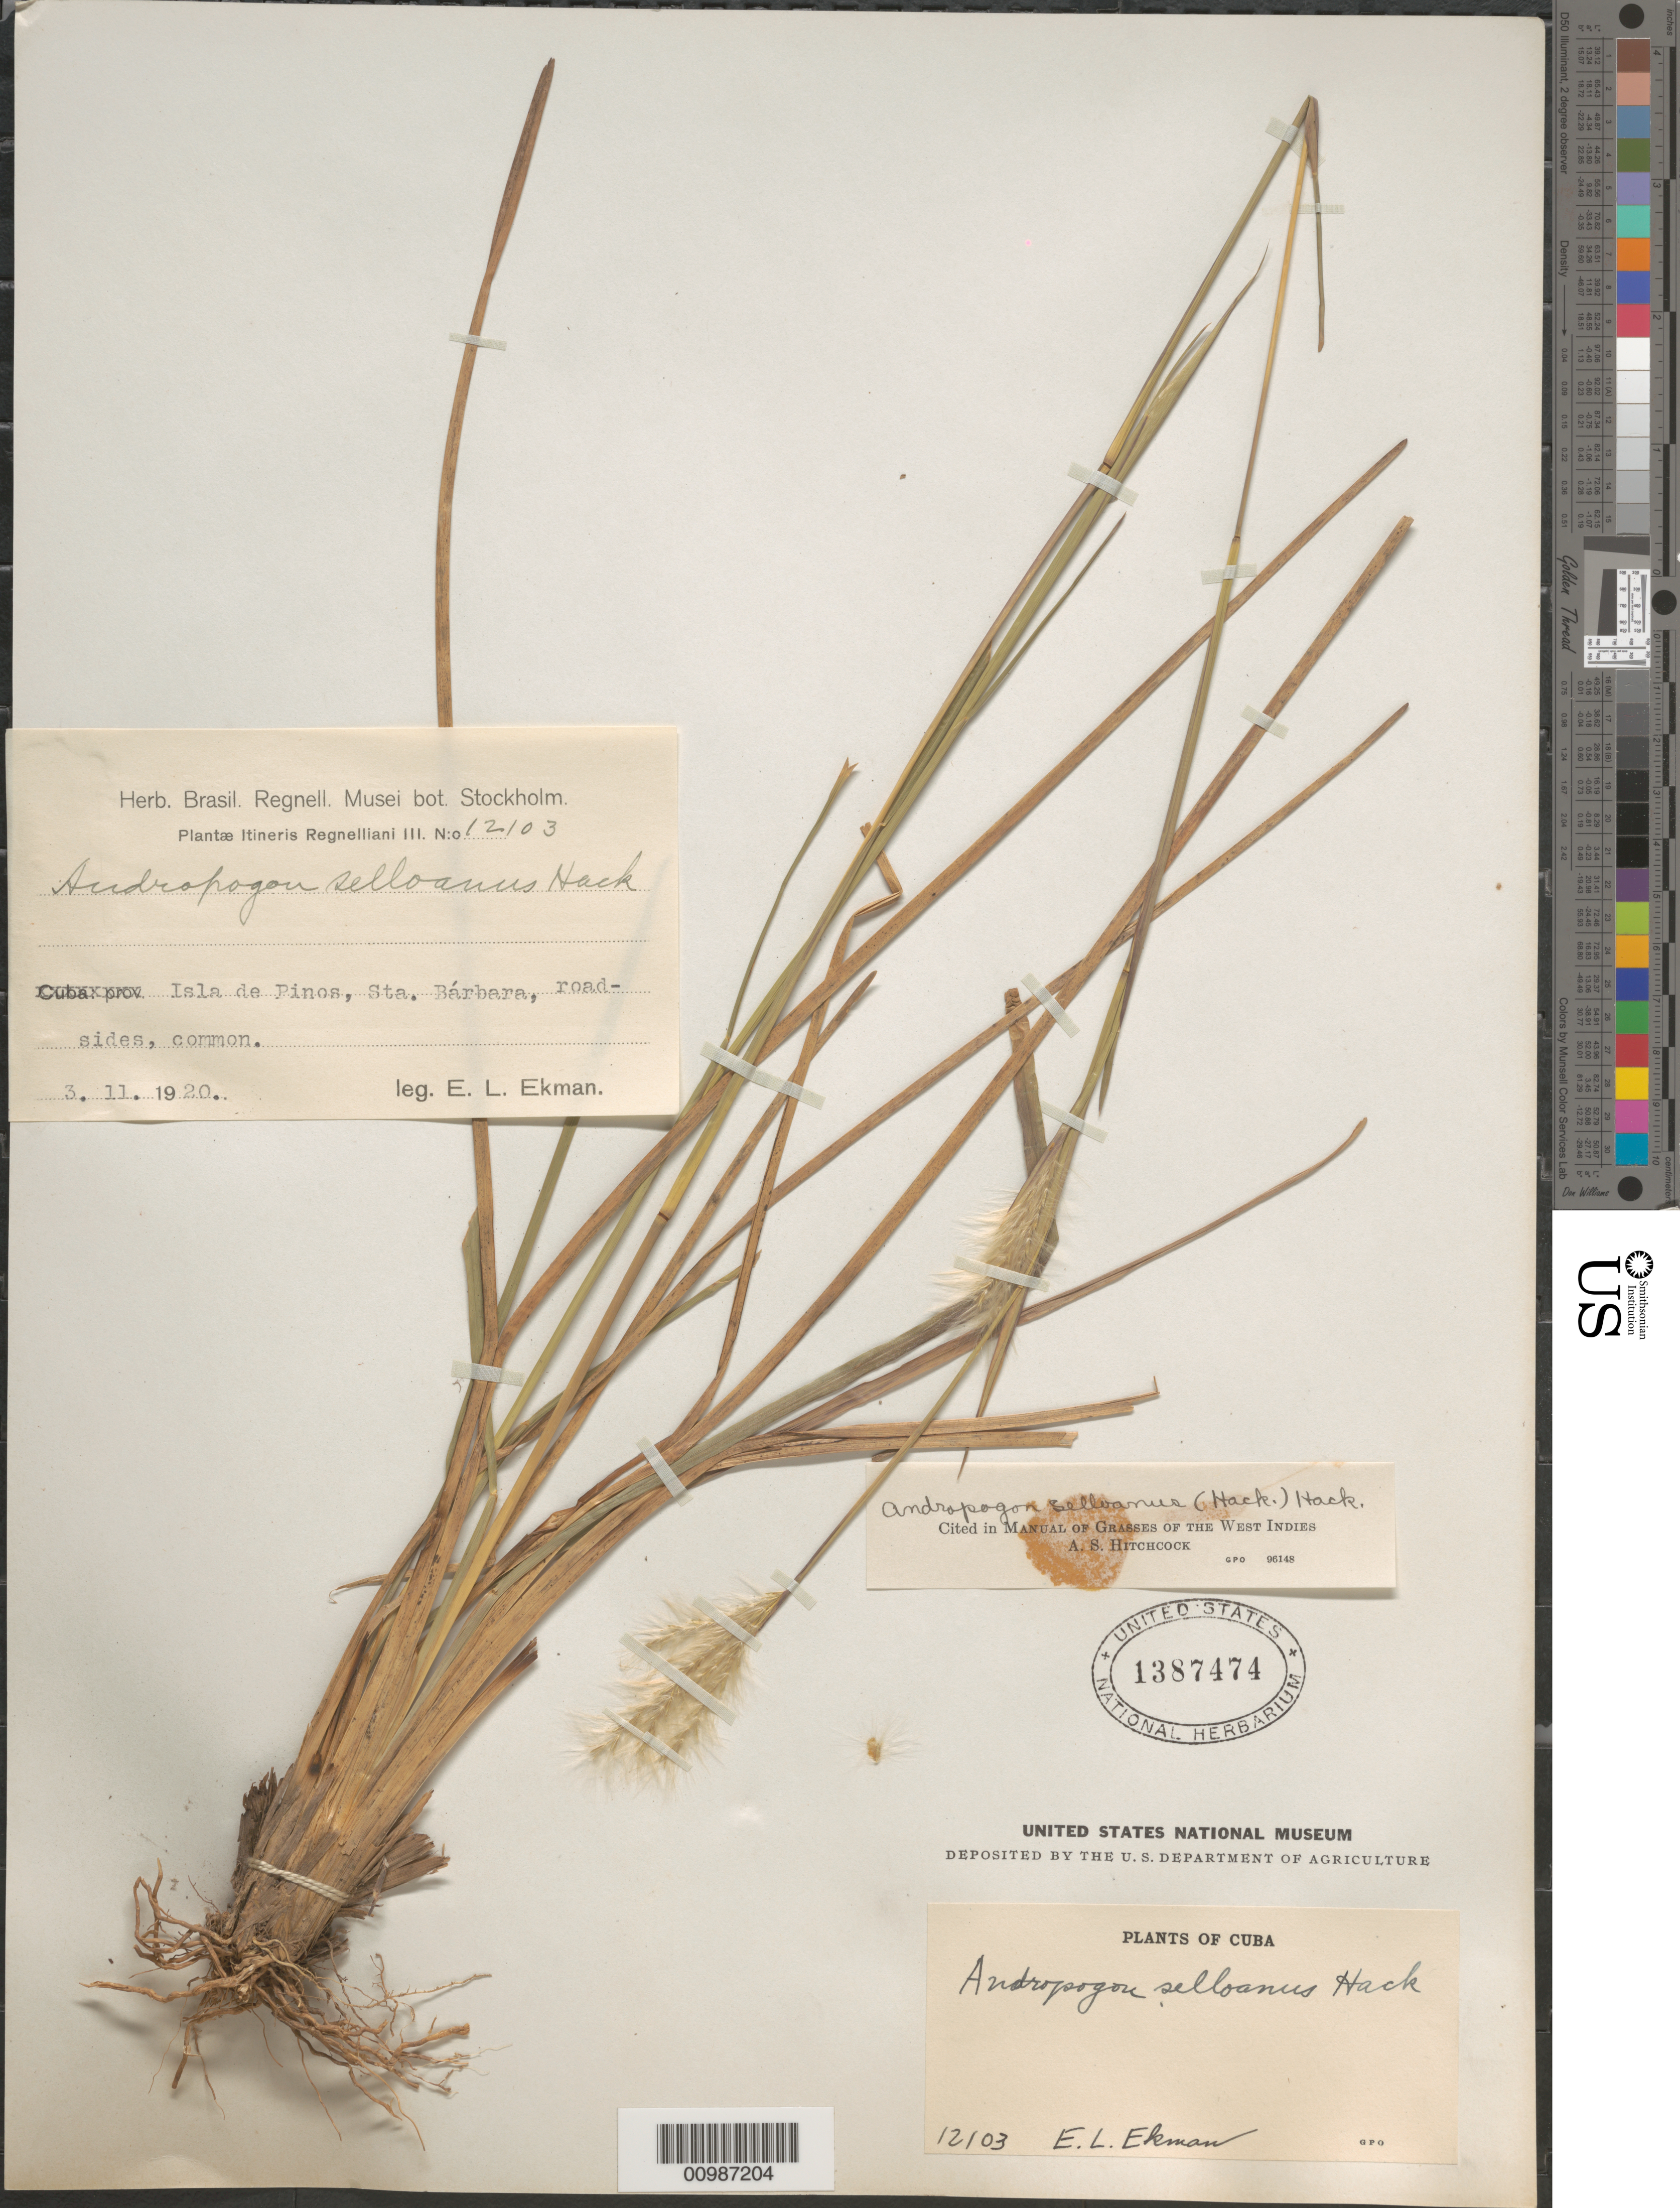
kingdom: Plantae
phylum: Tracheophyta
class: Liliopsida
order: Poales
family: Poaceae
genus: Andropogon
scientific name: Andropogon selloanus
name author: (Hack.) Hack.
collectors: E. L. Ekman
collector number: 12103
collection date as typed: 11 Mar 1920 or 03 Nov 1920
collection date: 1920-03-11 or 1920-11-03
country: Cuba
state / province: Isla de la Juventud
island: Isla de la Juventud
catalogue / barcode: US 1387474